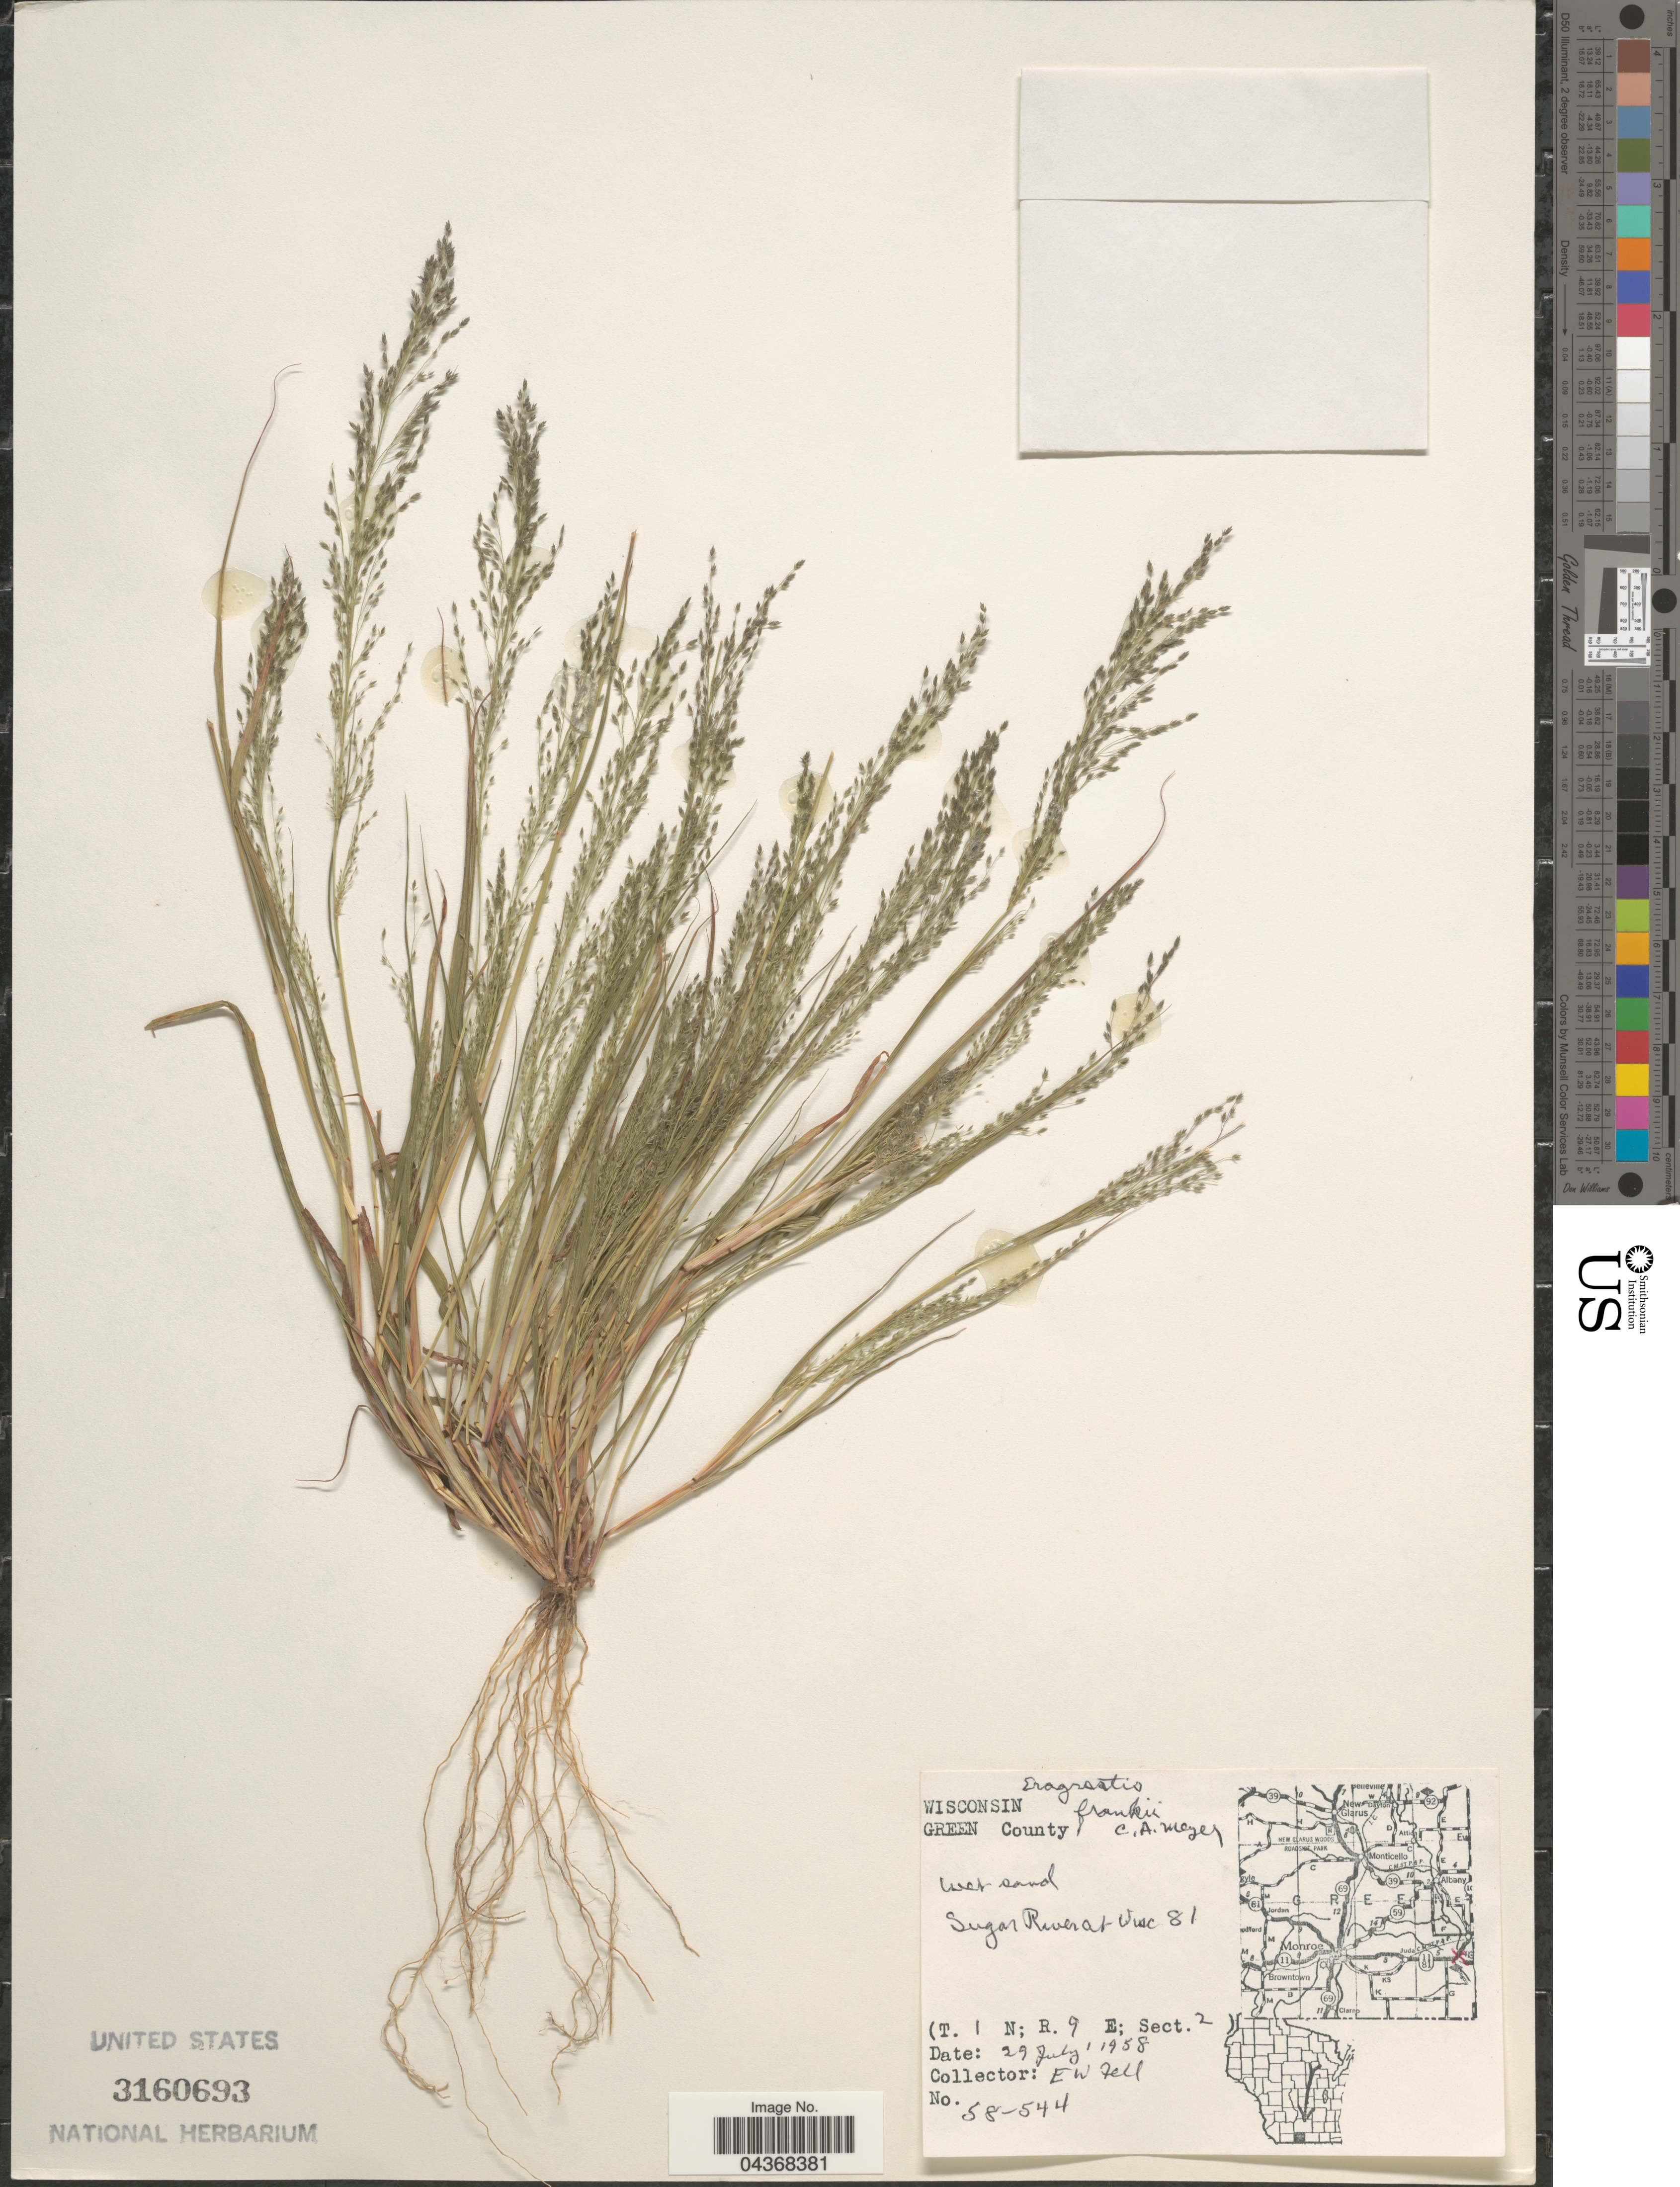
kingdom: Plantae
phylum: Tracheophyta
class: Liliopsida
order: Poales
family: Poaceae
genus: Eragrostis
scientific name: Eragrostis frankii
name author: C.A. Mey. ex Steud.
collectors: E. Fell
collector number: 58-544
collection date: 1958-07-29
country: United States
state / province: Wisconsin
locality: Green County. Sugar River at Wisc. 81. (T. 1 N; R. 9 E; Sect. 2).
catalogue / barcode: US 3160693